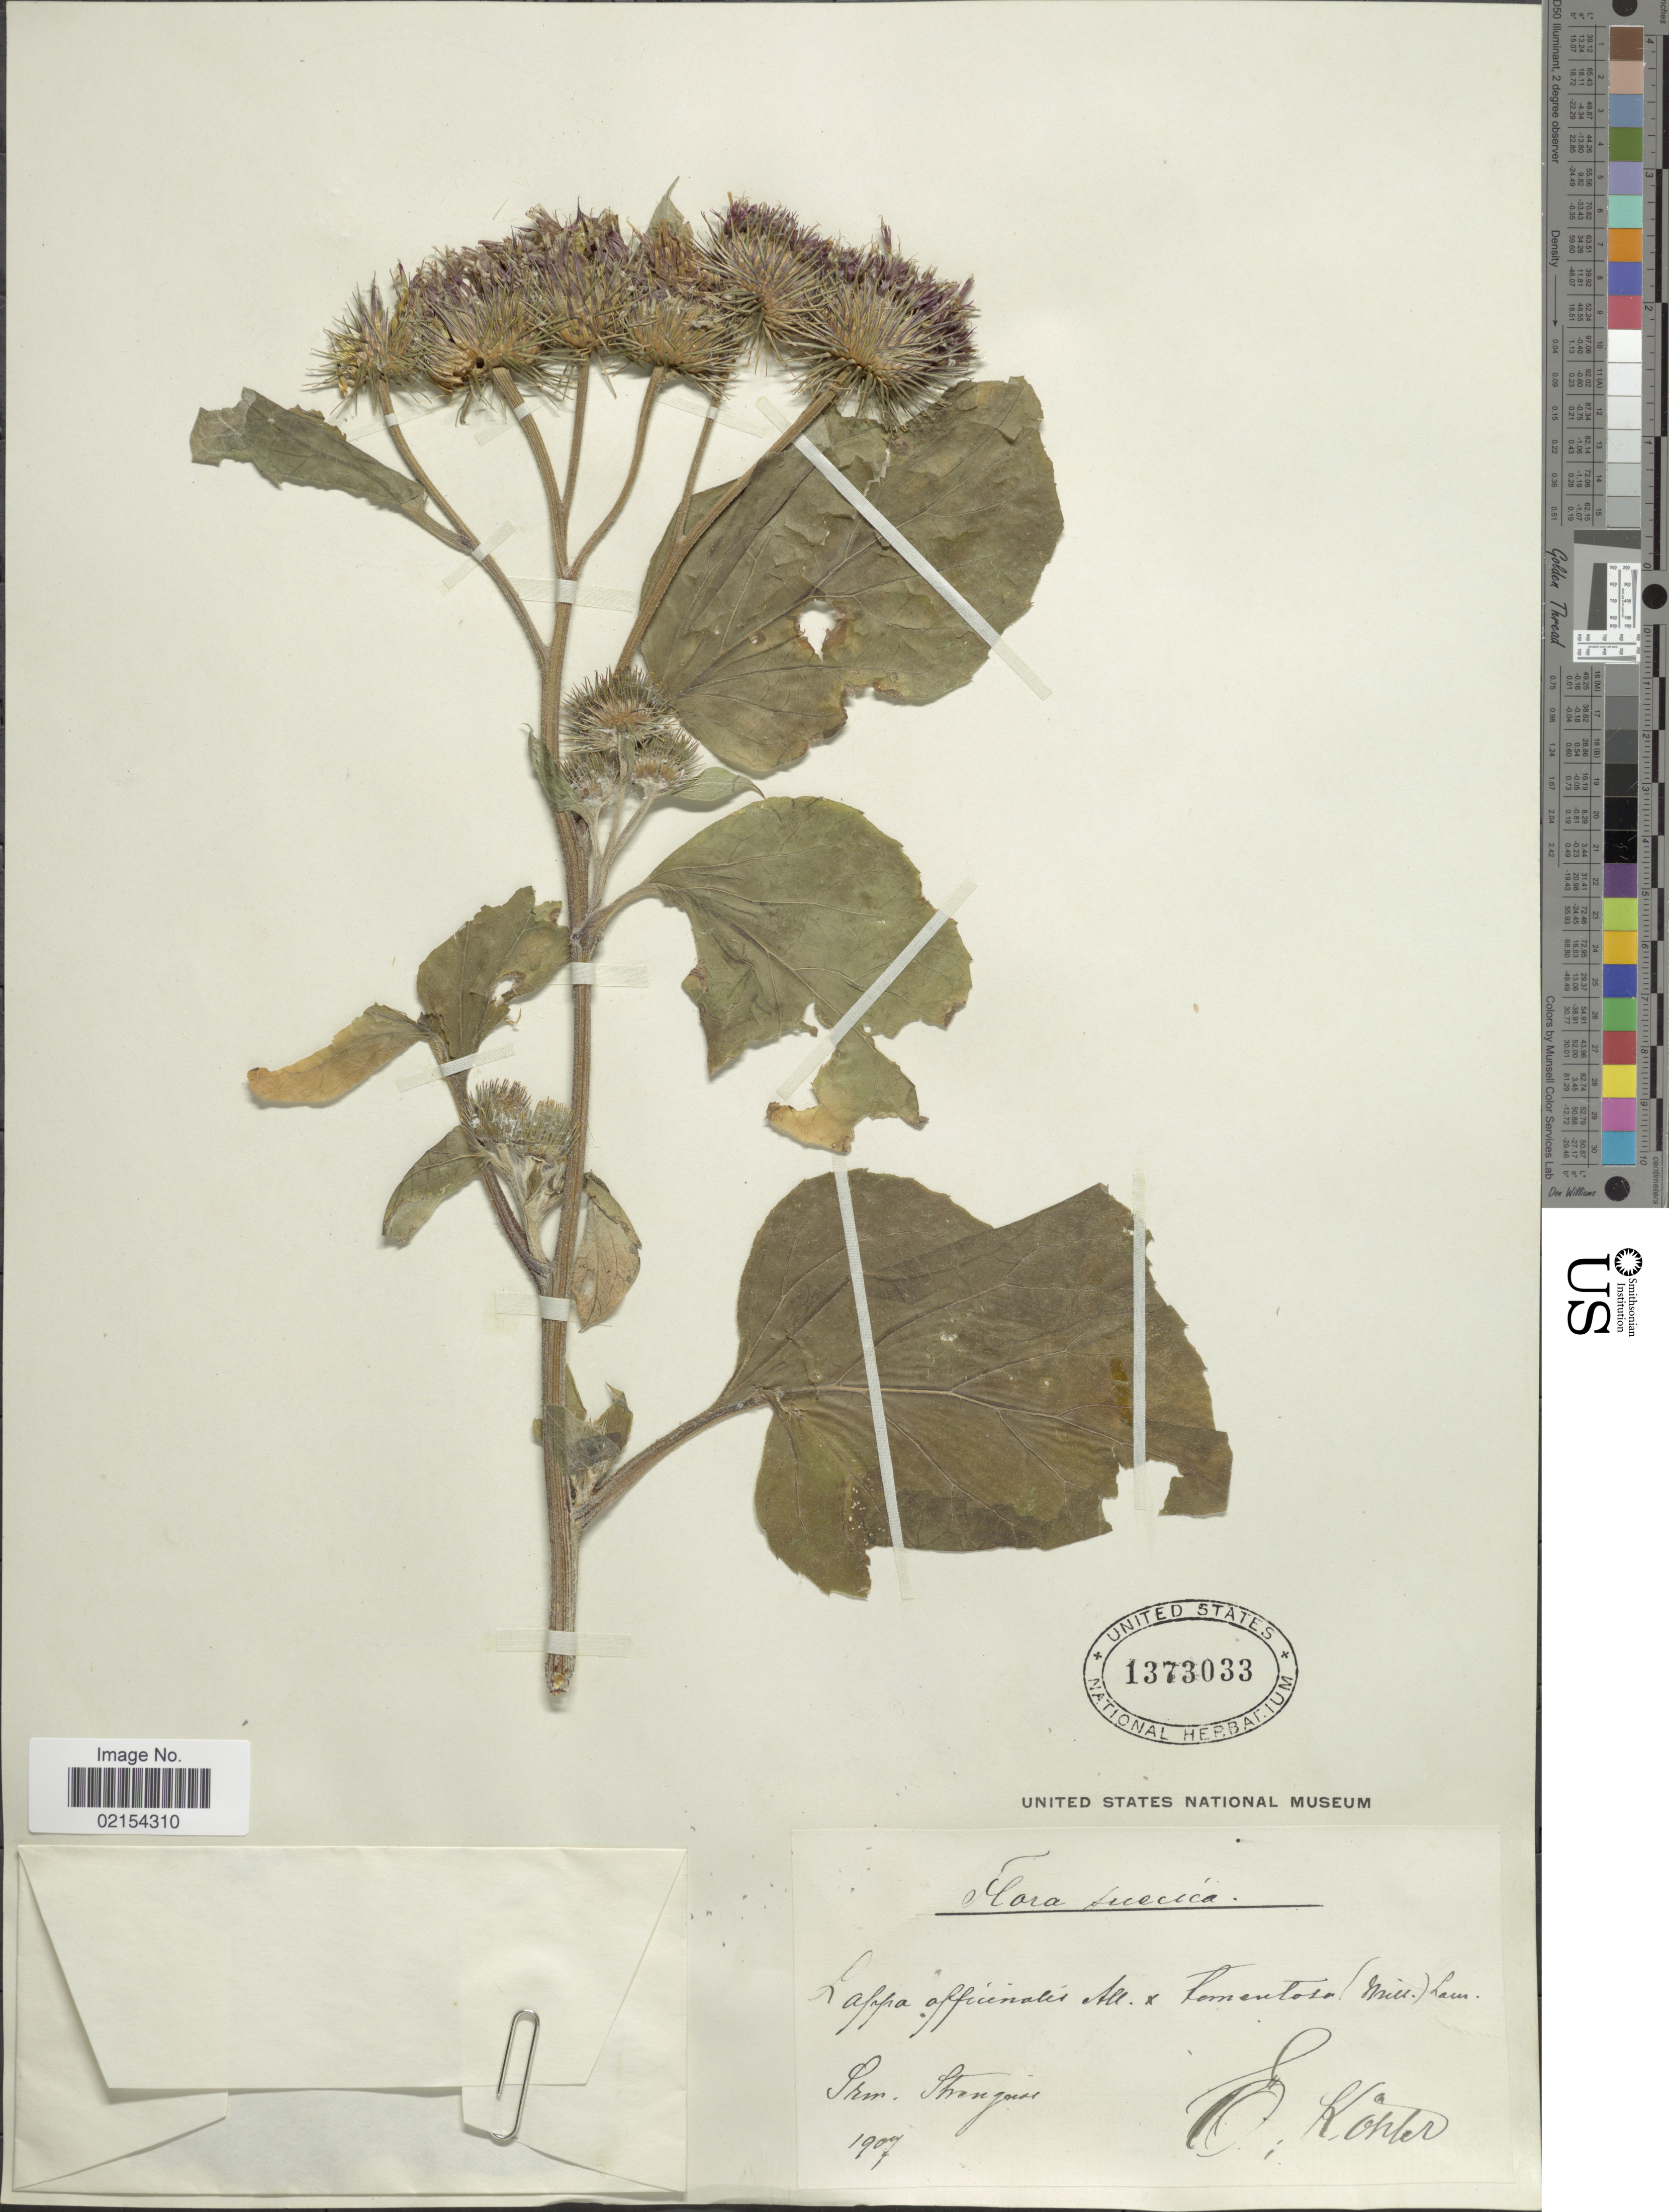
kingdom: Plantae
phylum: Tracheophyta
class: Magnoliopsida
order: Asterales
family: Asteraceae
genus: Arctium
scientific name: Arctium tomentosum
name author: Mill.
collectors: O. Köhler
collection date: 1907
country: Sweden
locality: Srm. Strangnas. Suecica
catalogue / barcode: US 1373033